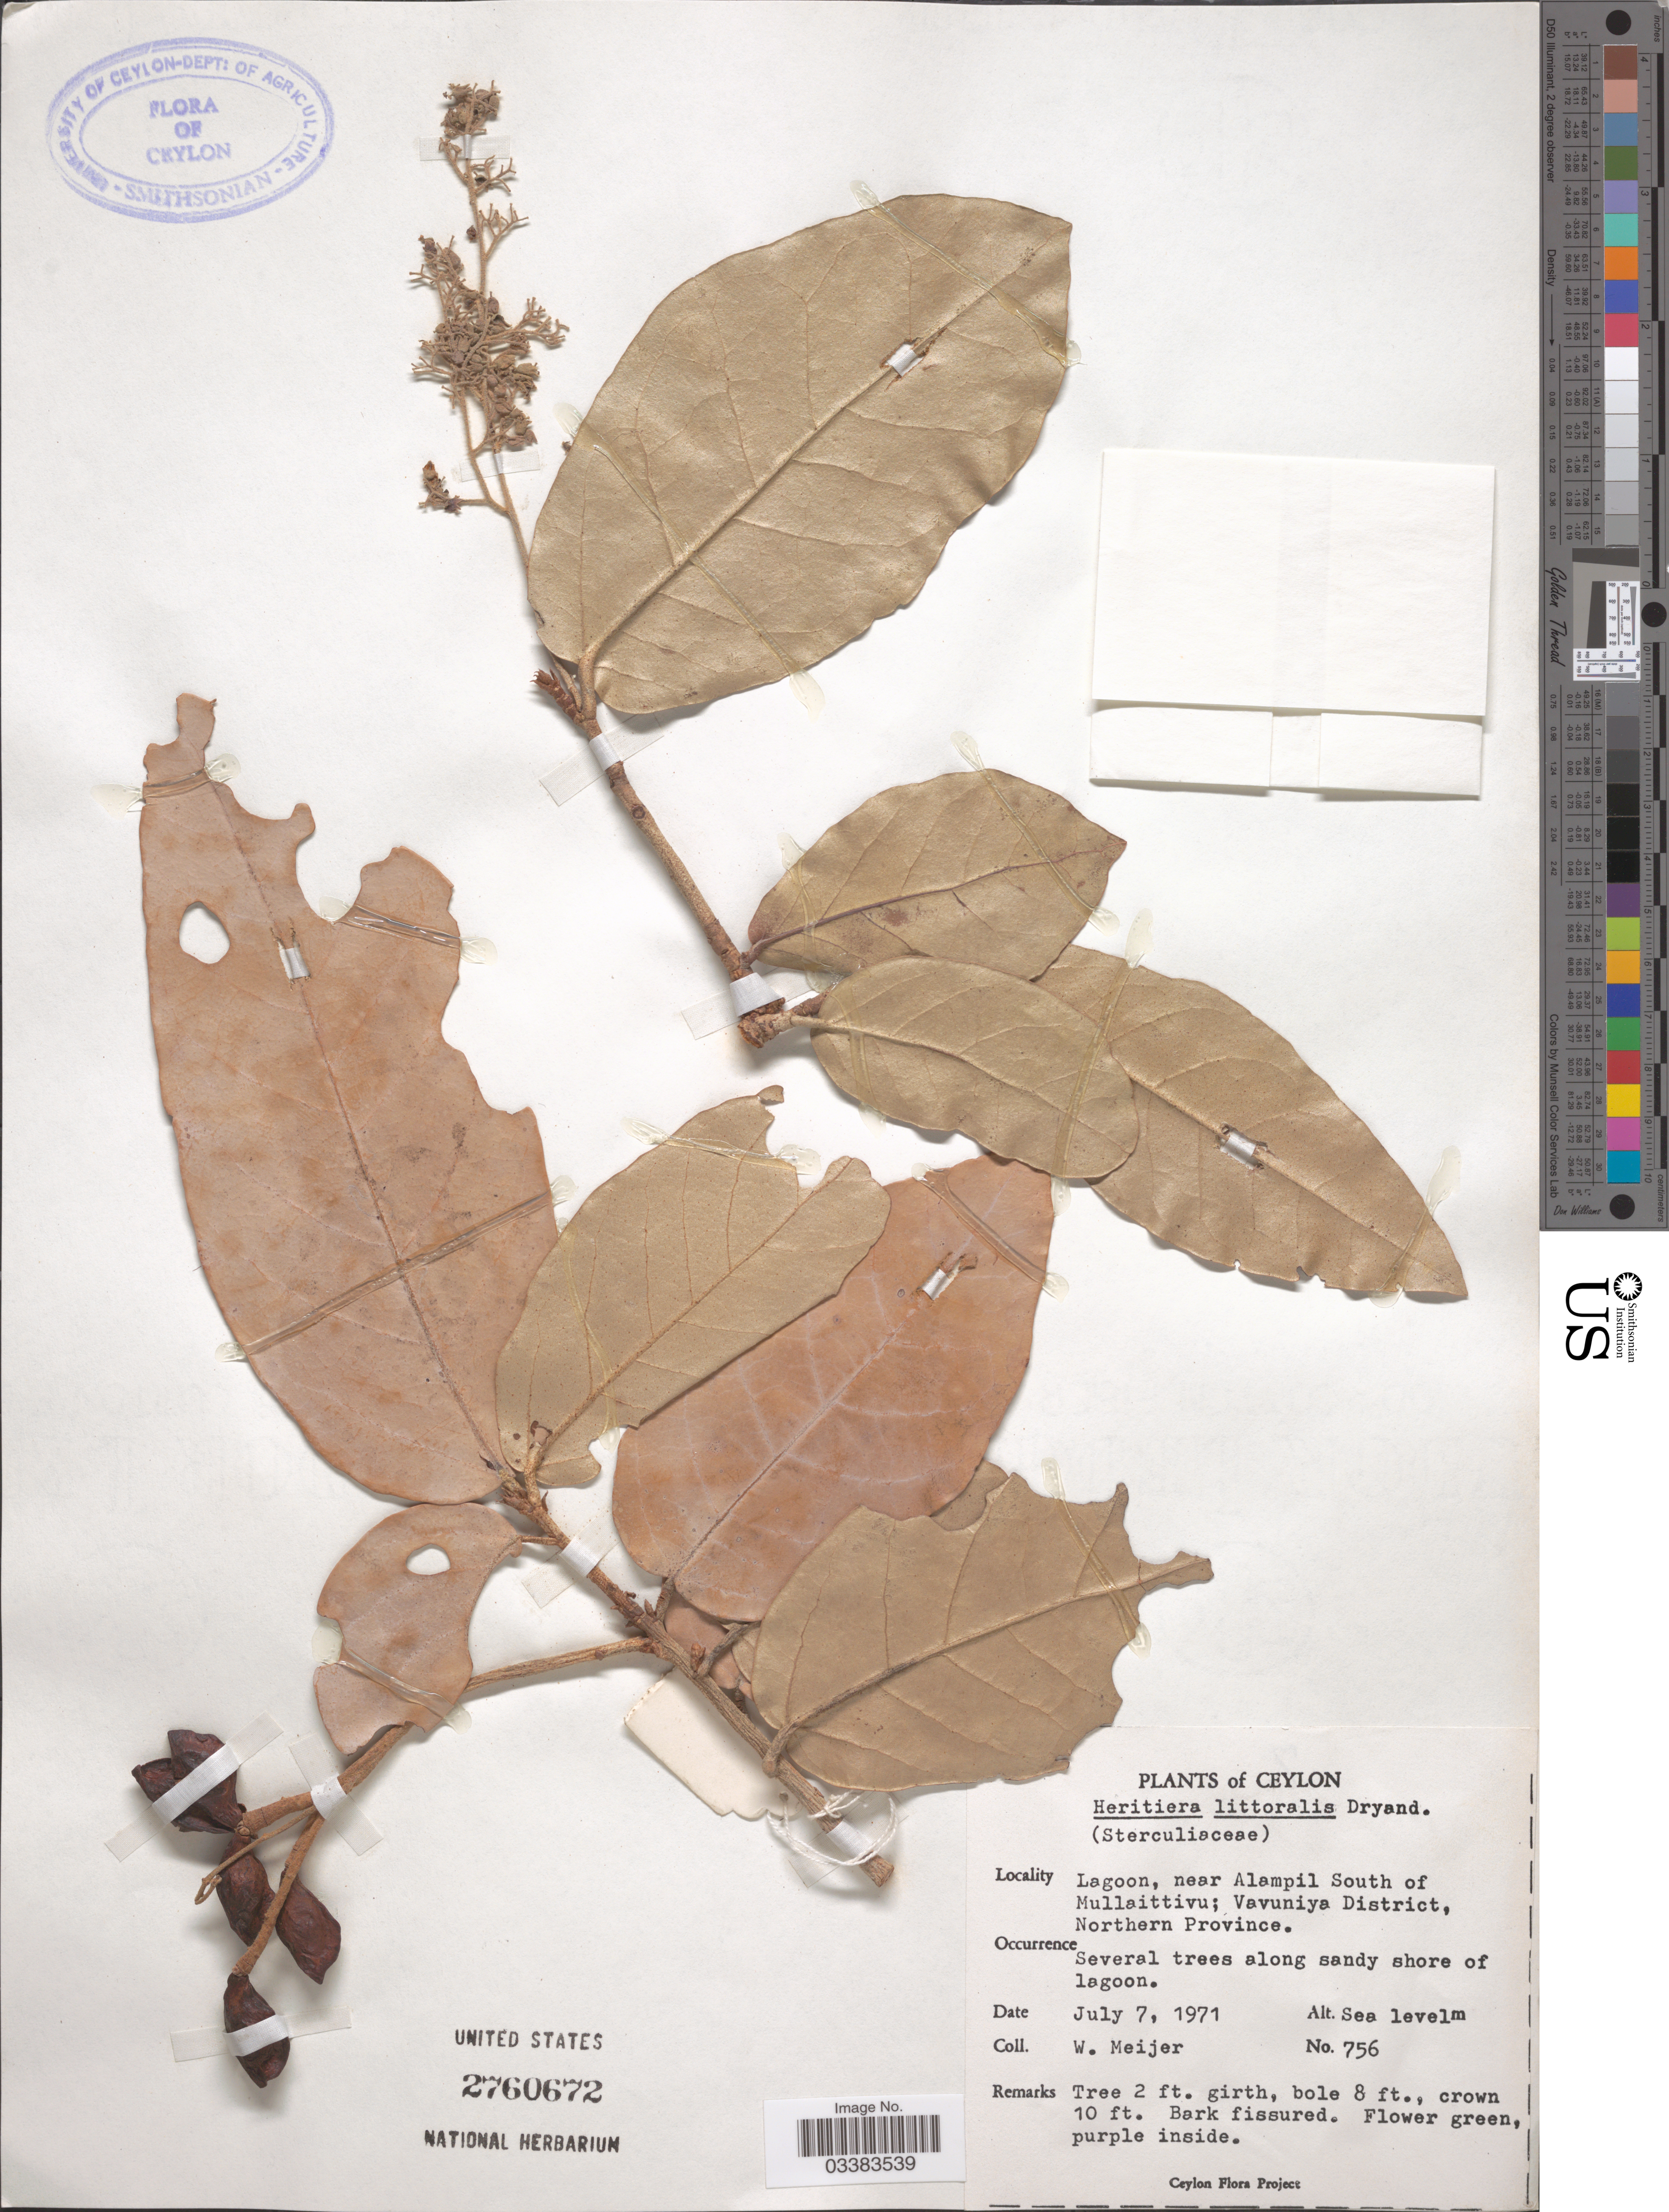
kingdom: Plantae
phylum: Tracheophyta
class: Magnoliopsida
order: Malvales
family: Malvaceae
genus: Heritiera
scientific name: Heritiera littoralis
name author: Aiton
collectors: W. Meijer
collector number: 756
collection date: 1971-07-07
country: Sri Lanka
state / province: Northern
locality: Ceylon. Lagoon, near Alampil South of Mullaittivu; Vavuniya District, Northern Province.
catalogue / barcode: US 2760672